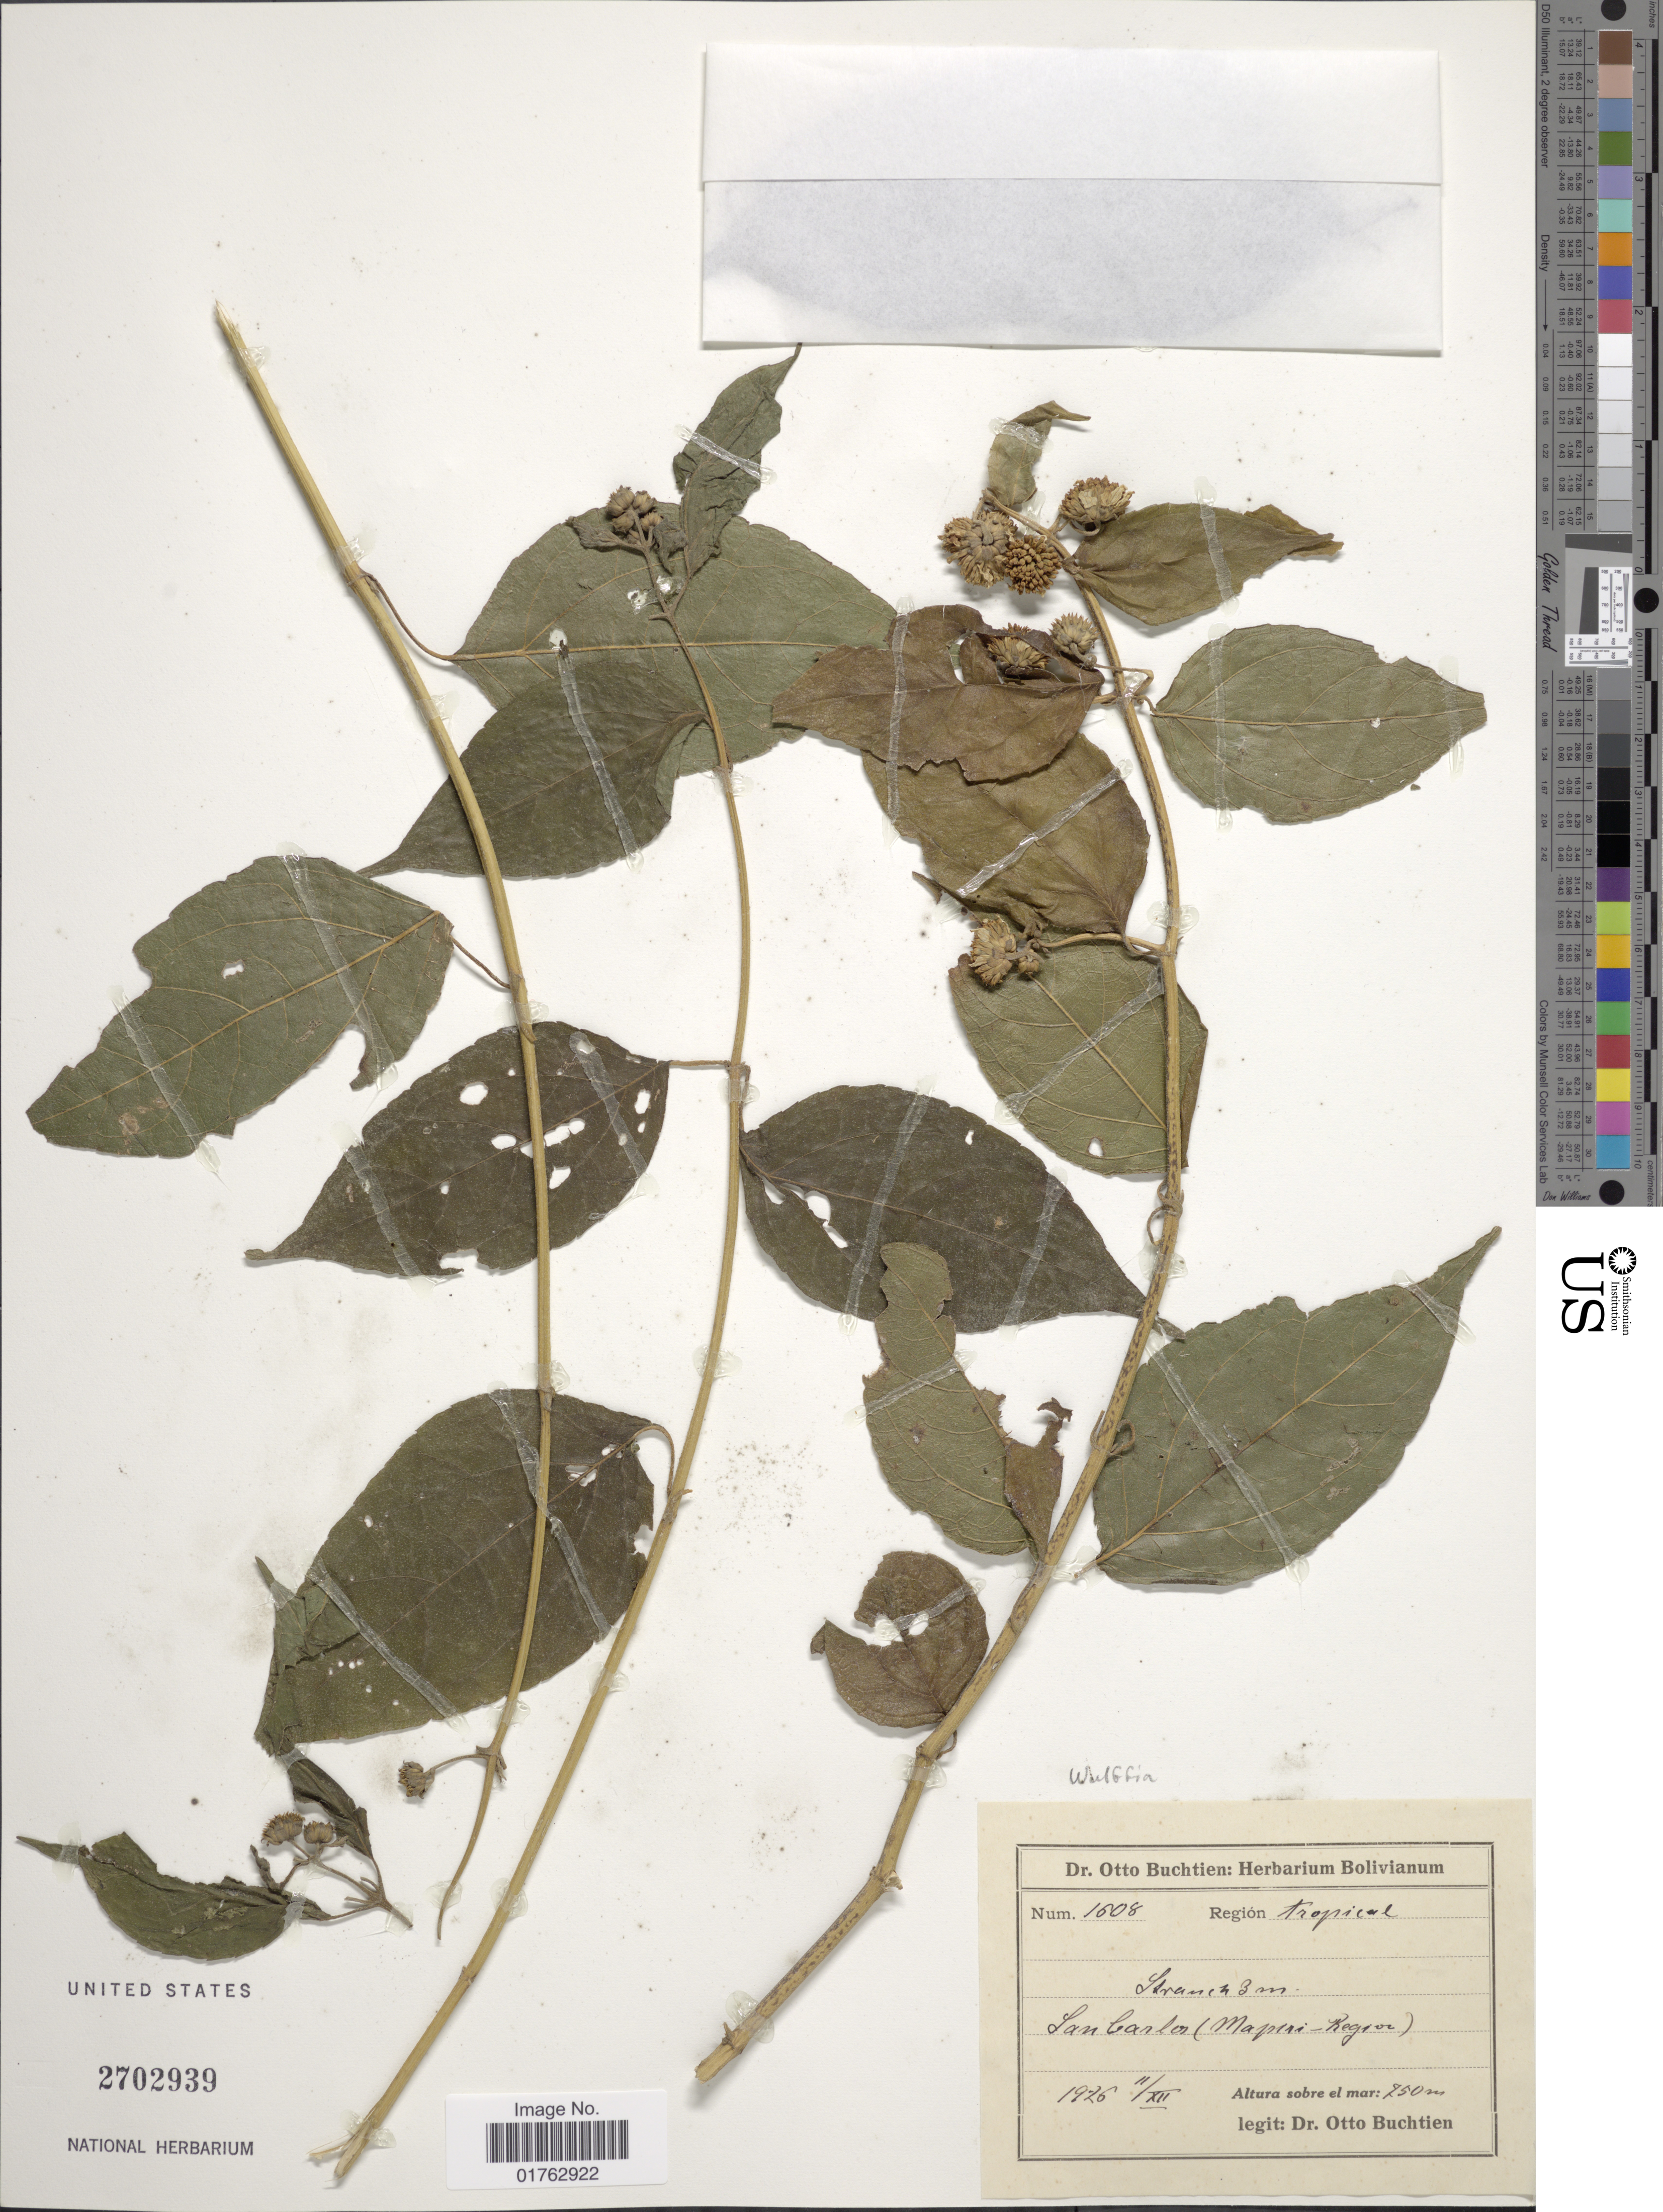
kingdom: Plantae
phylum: Tracheophyta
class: Magnoliopsida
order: Asterales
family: Asteraceae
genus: Wulffia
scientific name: Wulffia sp.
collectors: O. Buchtien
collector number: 1608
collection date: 1926-12-11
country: Bolivia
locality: San Carlos (Mapiri-Region)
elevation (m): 750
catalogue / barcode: US 2702939